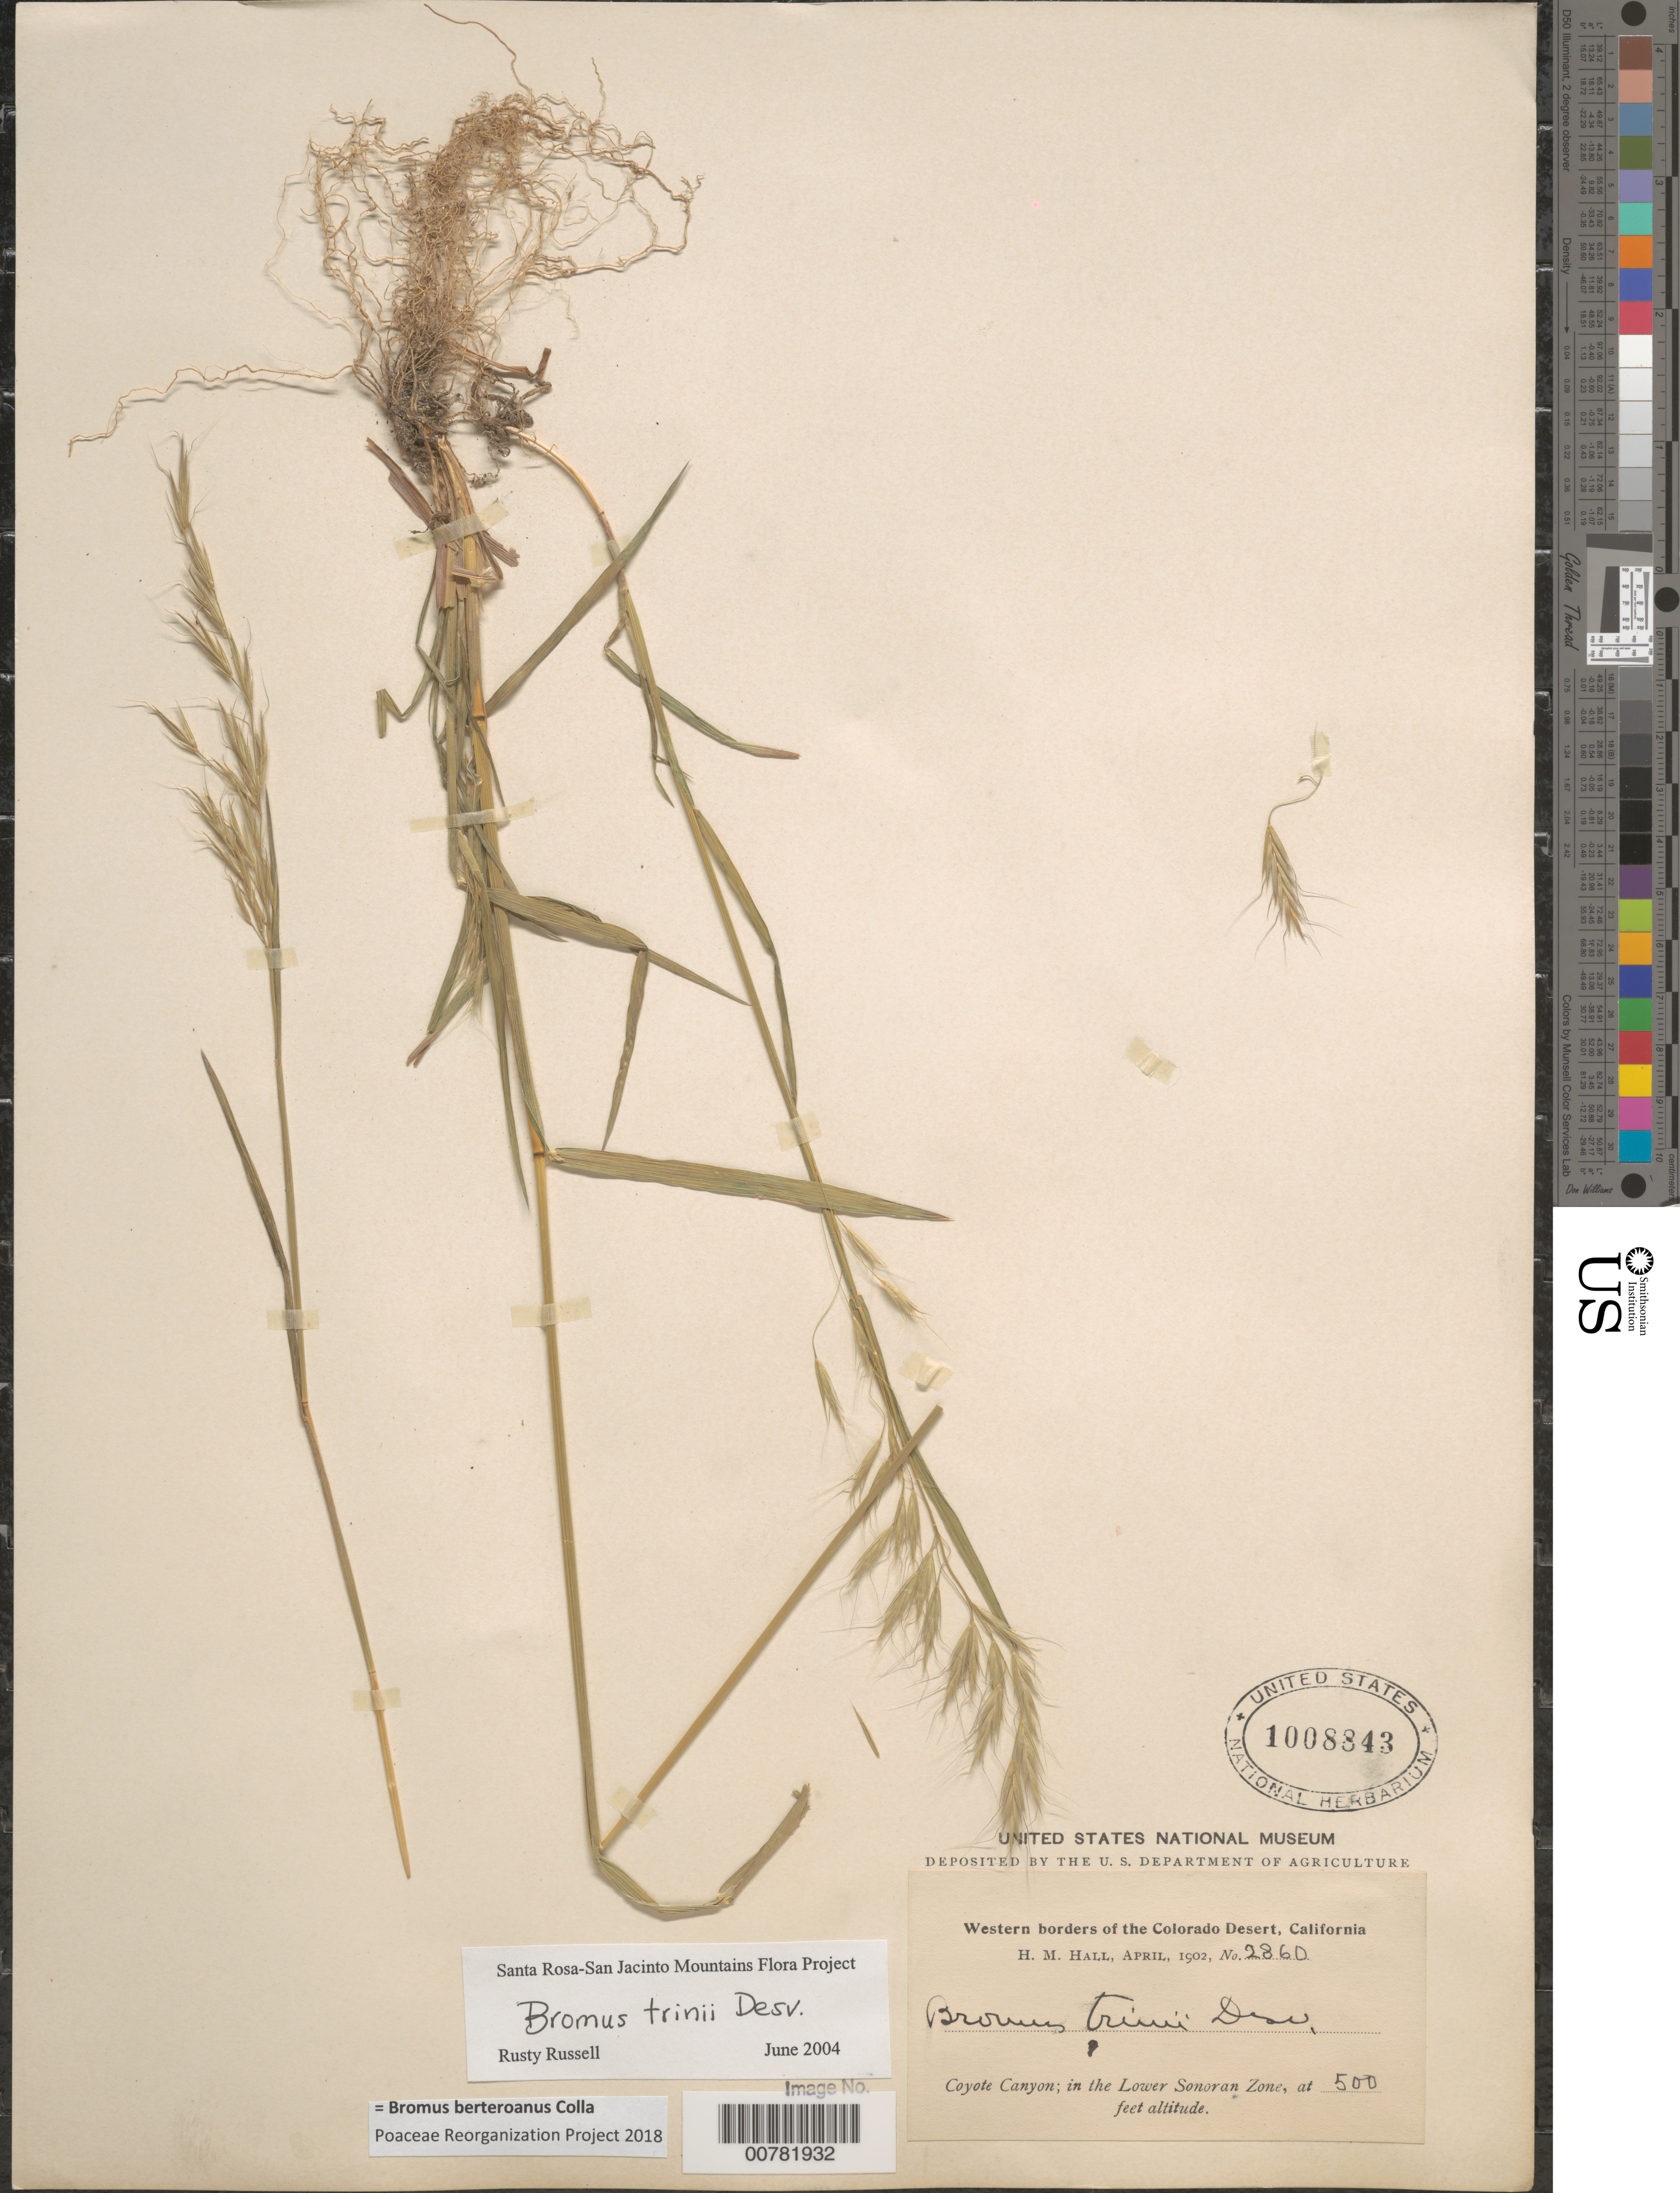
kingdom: Plantae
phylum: Tracheophyta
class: Liliopsida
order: Poales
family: Poaceae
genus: Bromus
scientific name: Bromus berteroanus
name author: Colla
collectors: H. M. Hall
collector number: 2860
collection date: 1902-04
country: United States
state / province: California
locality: Western borders of the Colorado Desert. Coyote Canyon; in the Lower Sonoran Zone.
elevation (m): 152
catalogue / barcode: US 1008843